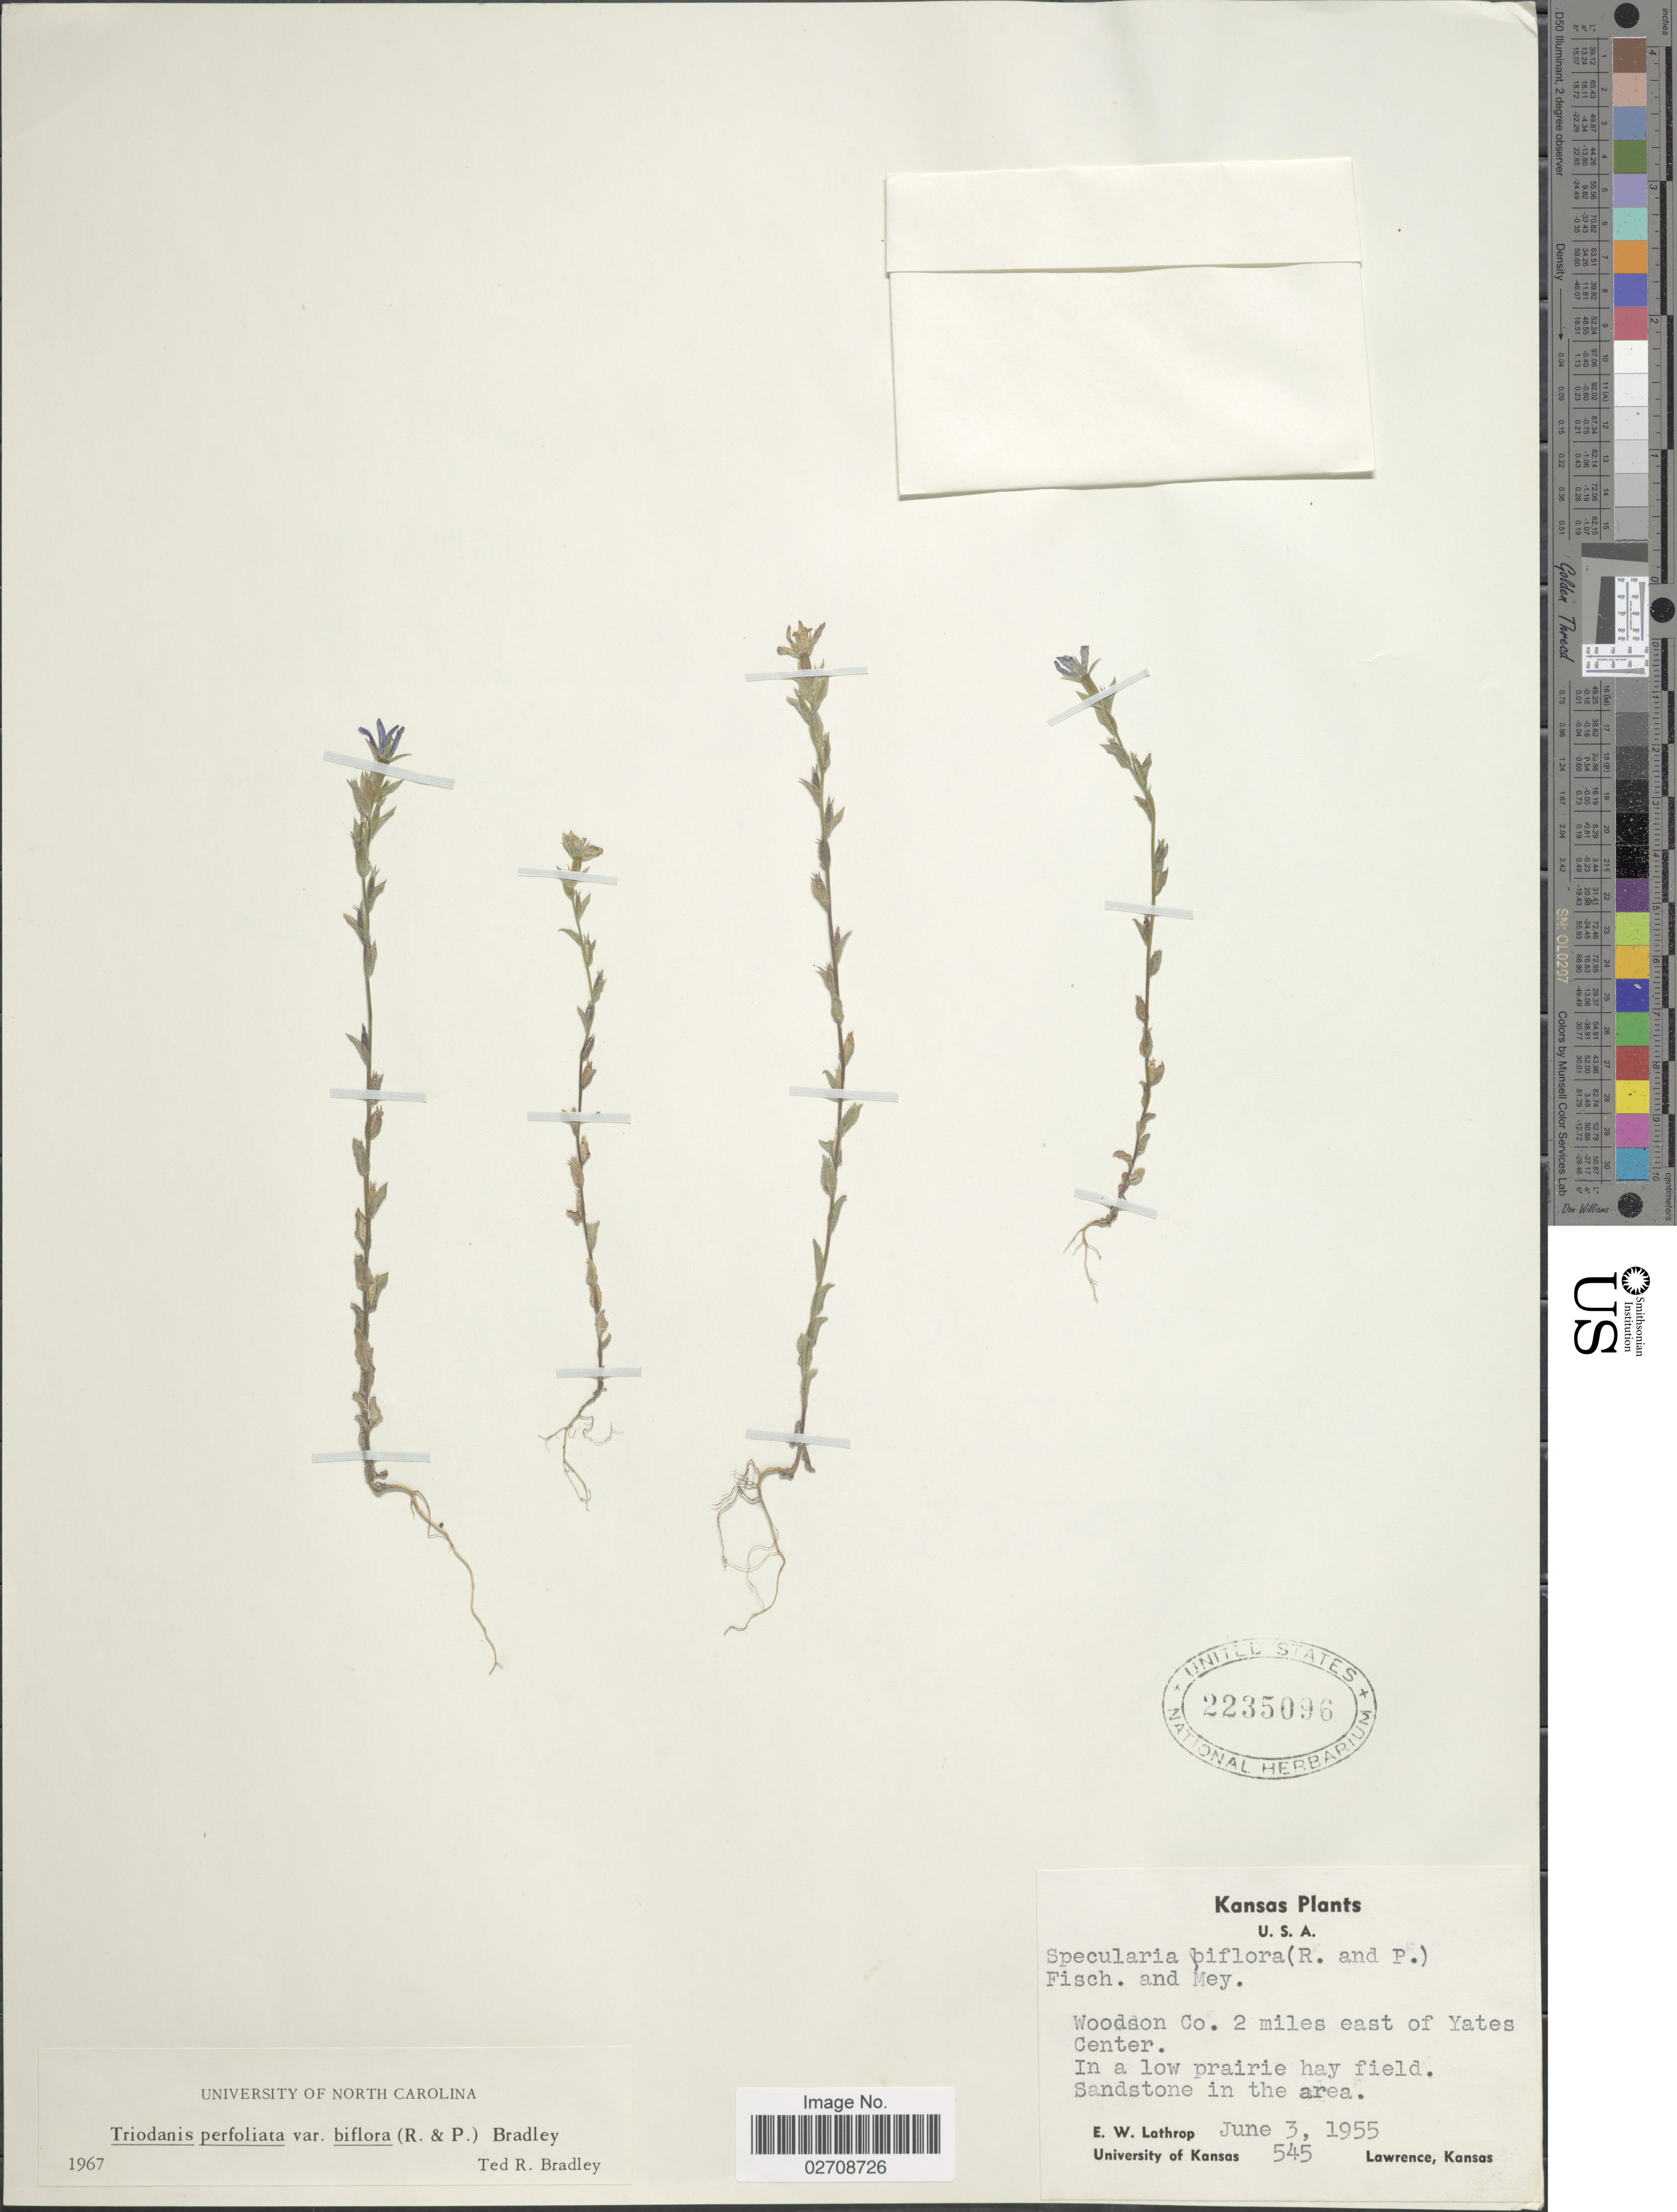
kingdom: Plantae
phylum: Tracheophyta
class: Magnoliopsida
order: Asterales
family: Campanulaceae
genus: Triodanis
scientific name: Triodanis biflora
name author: (Ruiz & Pav.) Greene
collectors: E. W. Lathrop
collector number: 545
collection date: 1955-06-03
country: United States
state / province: Kansas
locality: Woodson Co. 2 miles east of Yates Center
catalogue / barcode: US 2235096